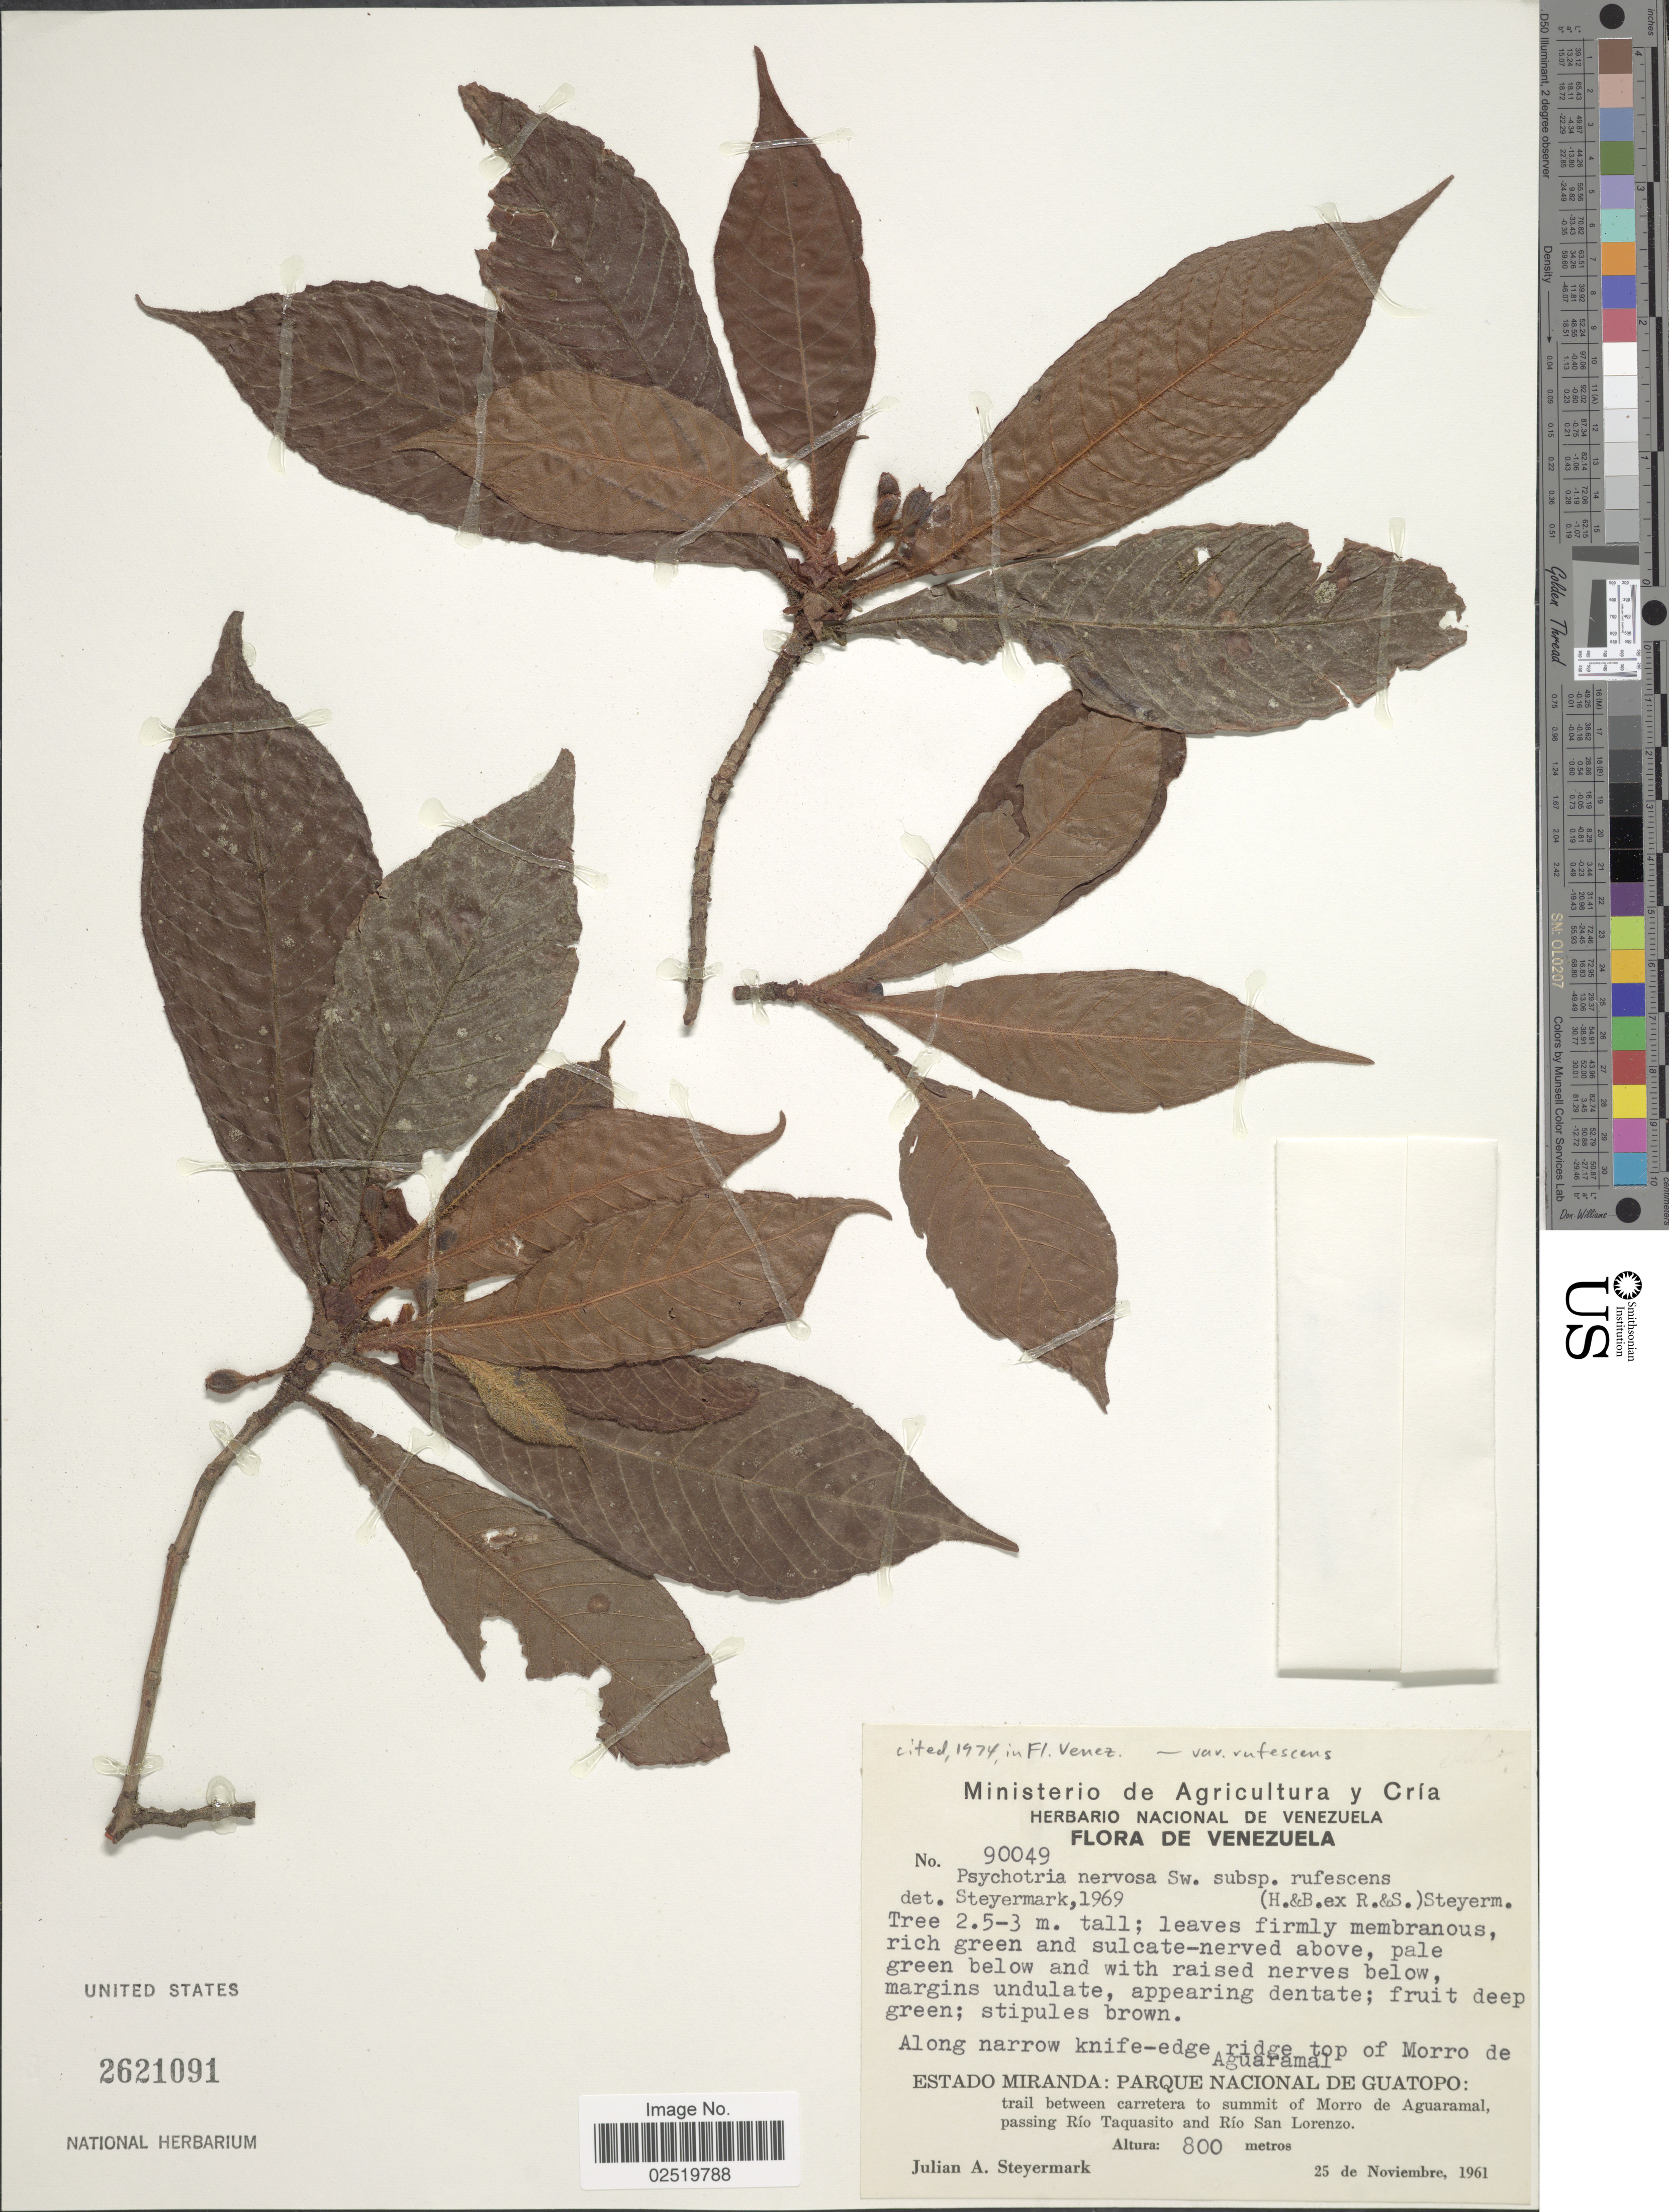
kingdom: Plantae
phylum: Tracheophyta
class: Magnoliopsida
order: Gentianales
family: Rubiaceae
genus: Psychotria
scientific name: Psychotria nervosa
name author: Sw.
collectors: J. Steyermark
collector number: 90049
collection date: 1961-11-25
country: Venezuela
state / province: Miranda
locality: Parque Nacuional de Guatopo, trail between carretera to summit of Morro de Aguaramal, passing Rio Taquasito and Rio San Lorenzo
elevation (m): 800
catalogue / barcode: US 2621091